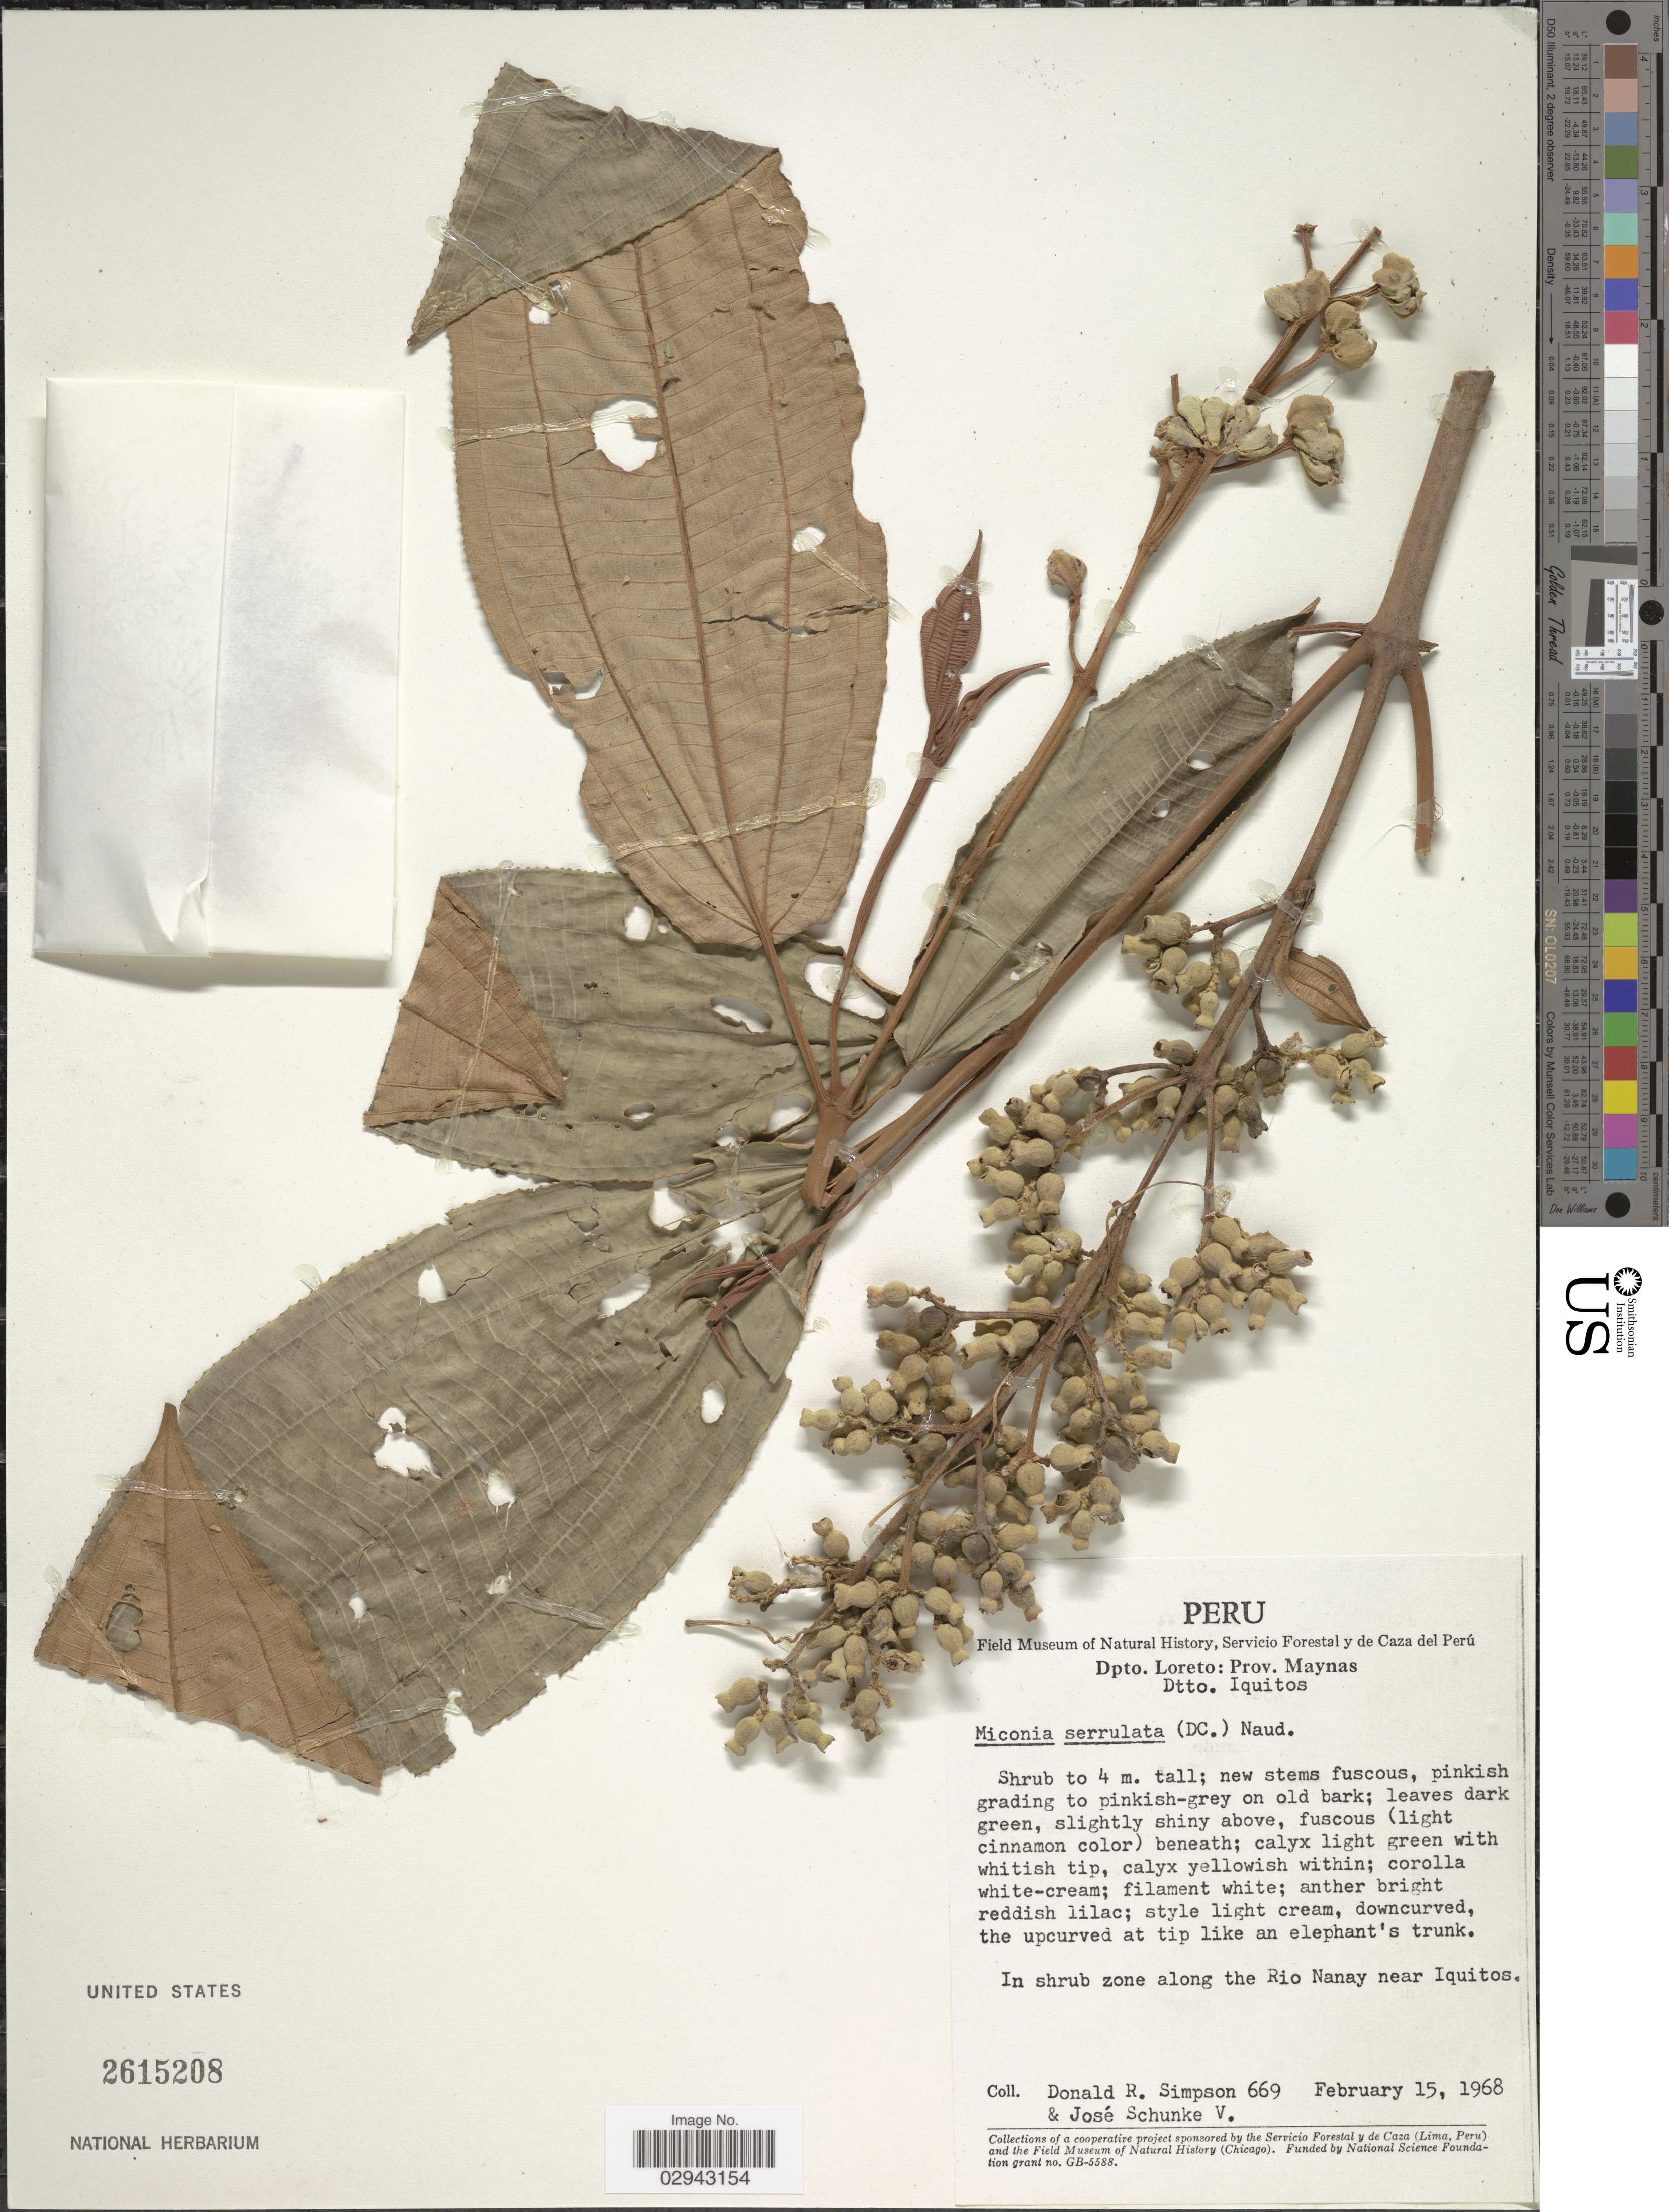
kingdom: Plantae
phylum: Tracheophyta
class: Magnoliopsida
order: Myrtales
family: Melastomataceae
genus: Miconia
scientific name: Miconia serrulata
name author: (DC.) Naudin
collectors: D. R. Simpson & J. Schunke Vigo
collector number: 669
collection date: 1968-02-15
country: Peru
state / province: Loreto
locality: Dpto. Loreto: Prov. Maynas. Dtto. Iquitos. In shrub zone along the Rio Nanay near Iquitos.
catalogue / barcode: US 2615208